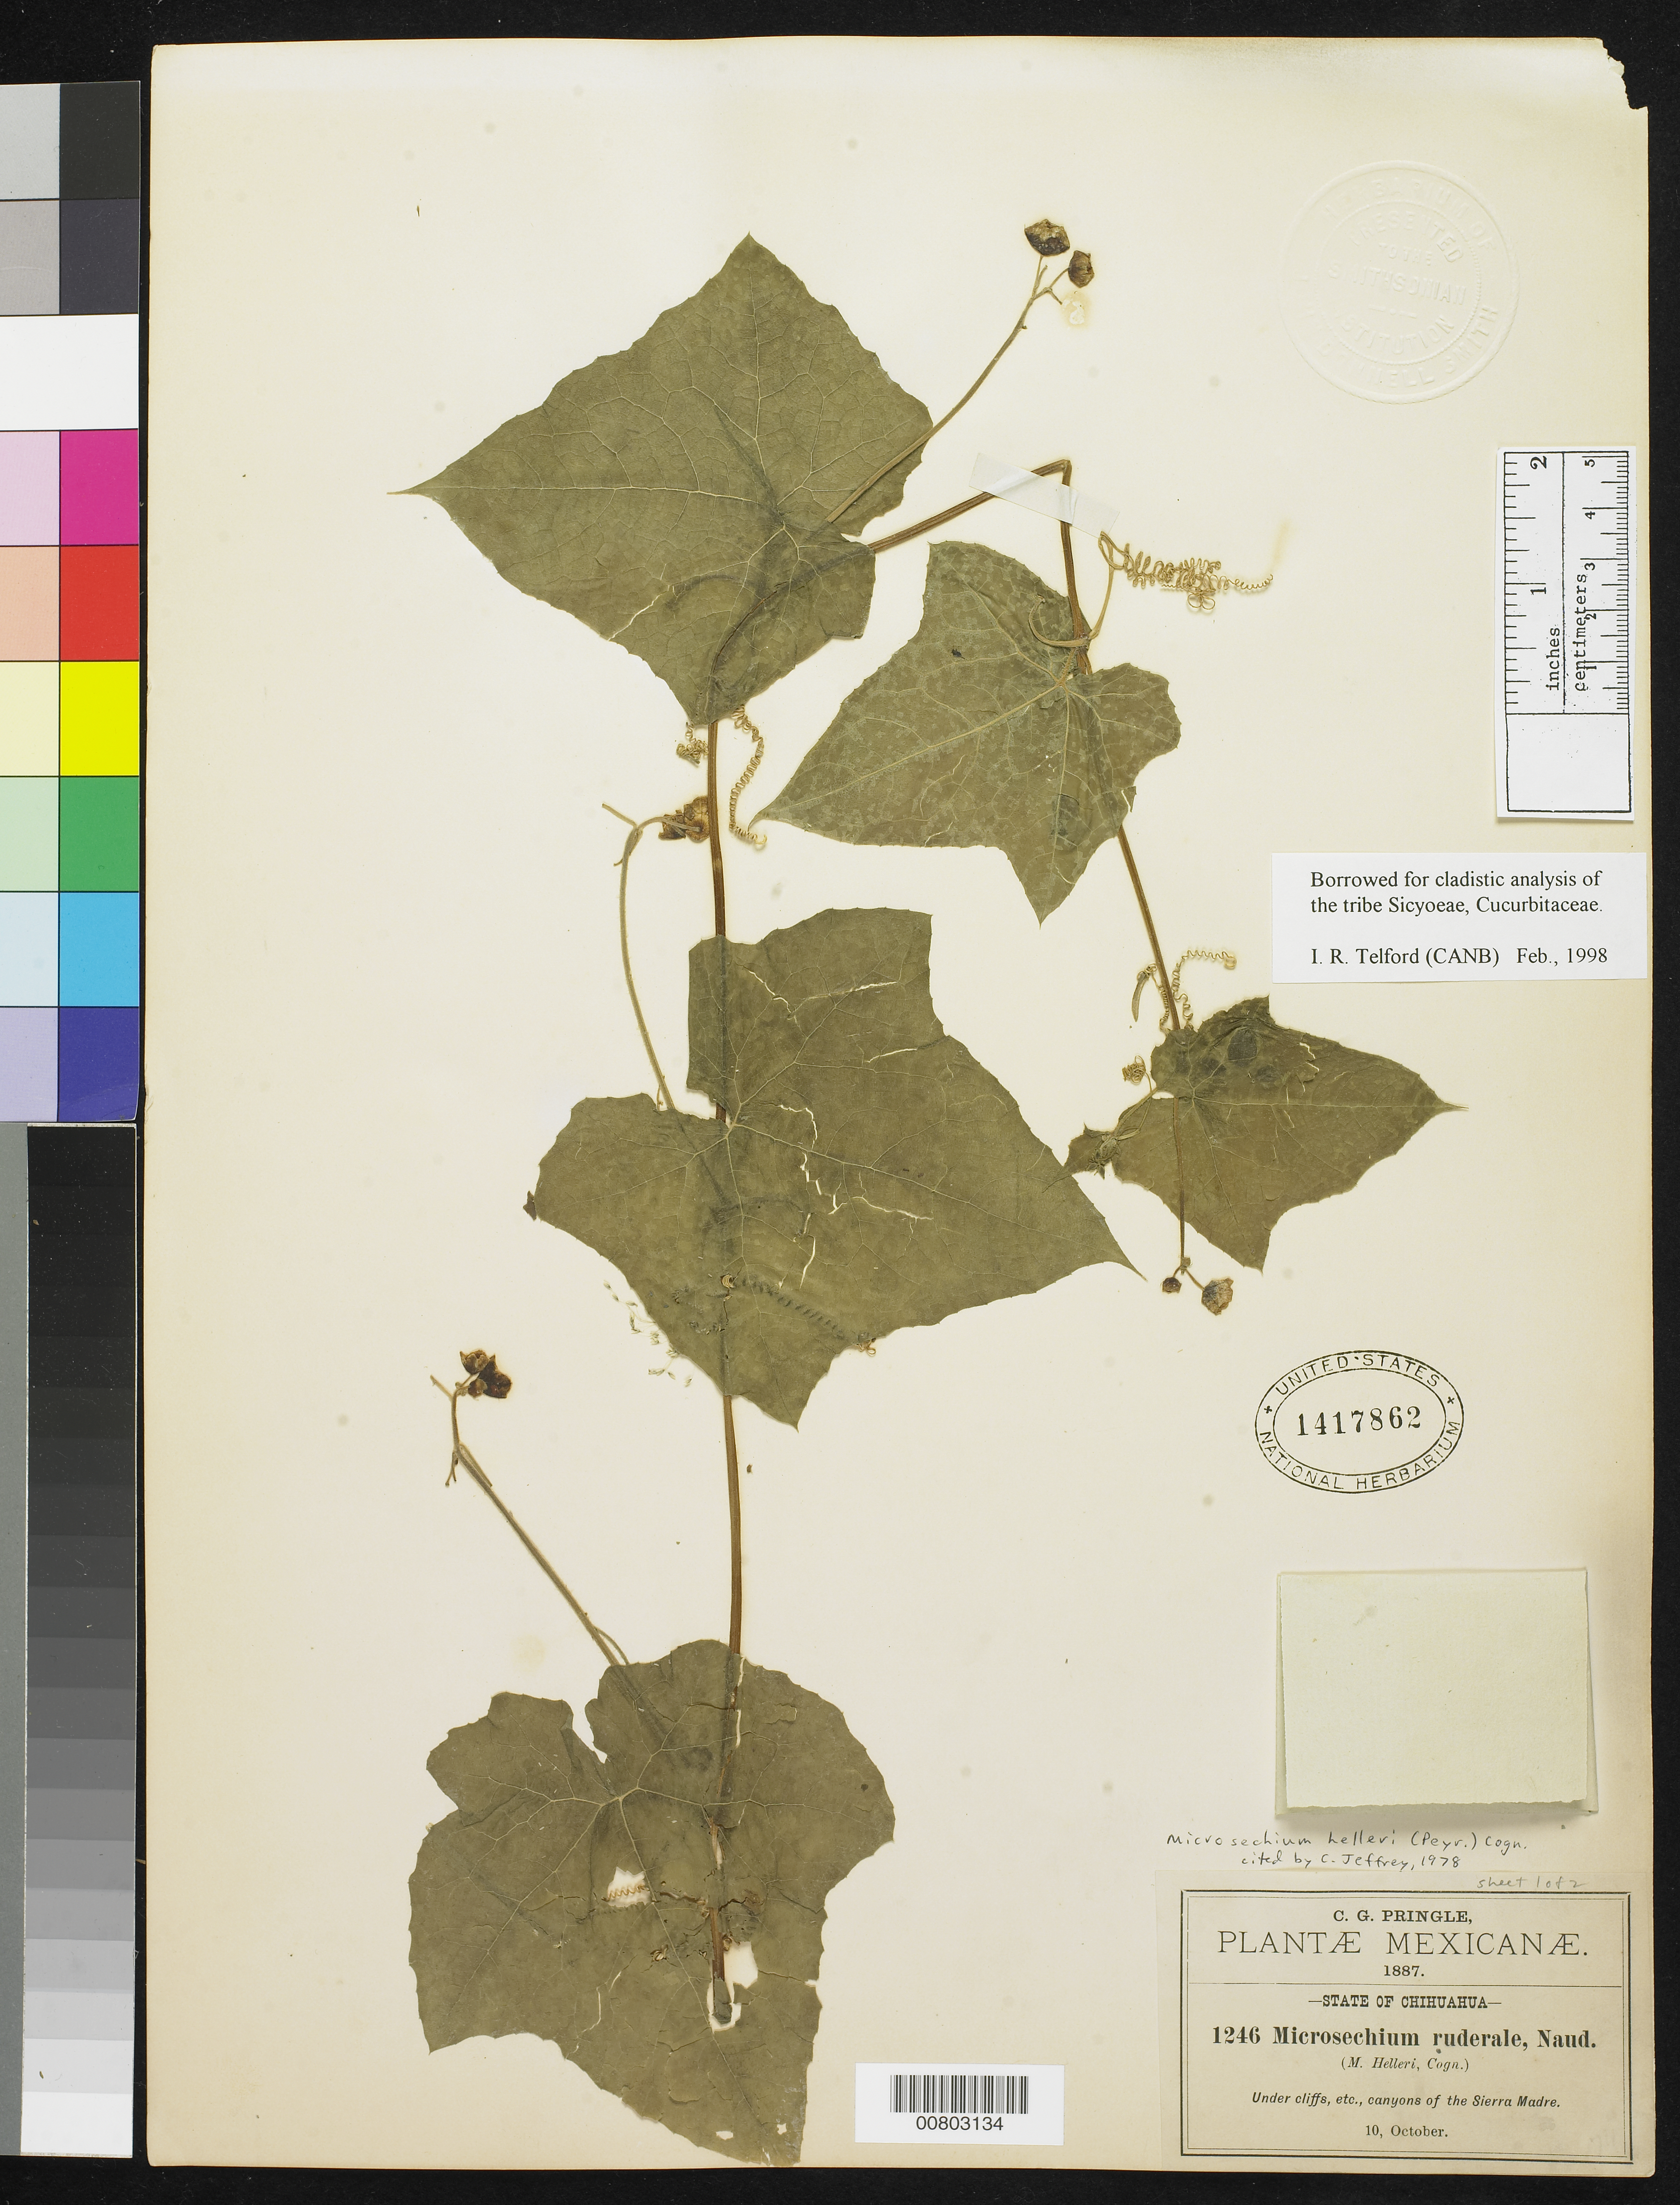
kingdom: Plantae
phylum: Tracheophyta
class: Magnoliopsida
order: Cucurbitales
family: Cucurbitaceae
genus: Microsechium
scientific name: Microsechium helleri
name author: (Peyr.) Cogn.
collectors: C. G. Pringle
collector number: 1246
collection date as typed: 10 Oct 1887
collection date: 1887-10-10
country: Mexico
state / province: Chihuahua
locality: Canyons of the Sierra Madre, Chihuahua.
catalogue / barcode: US 1417862